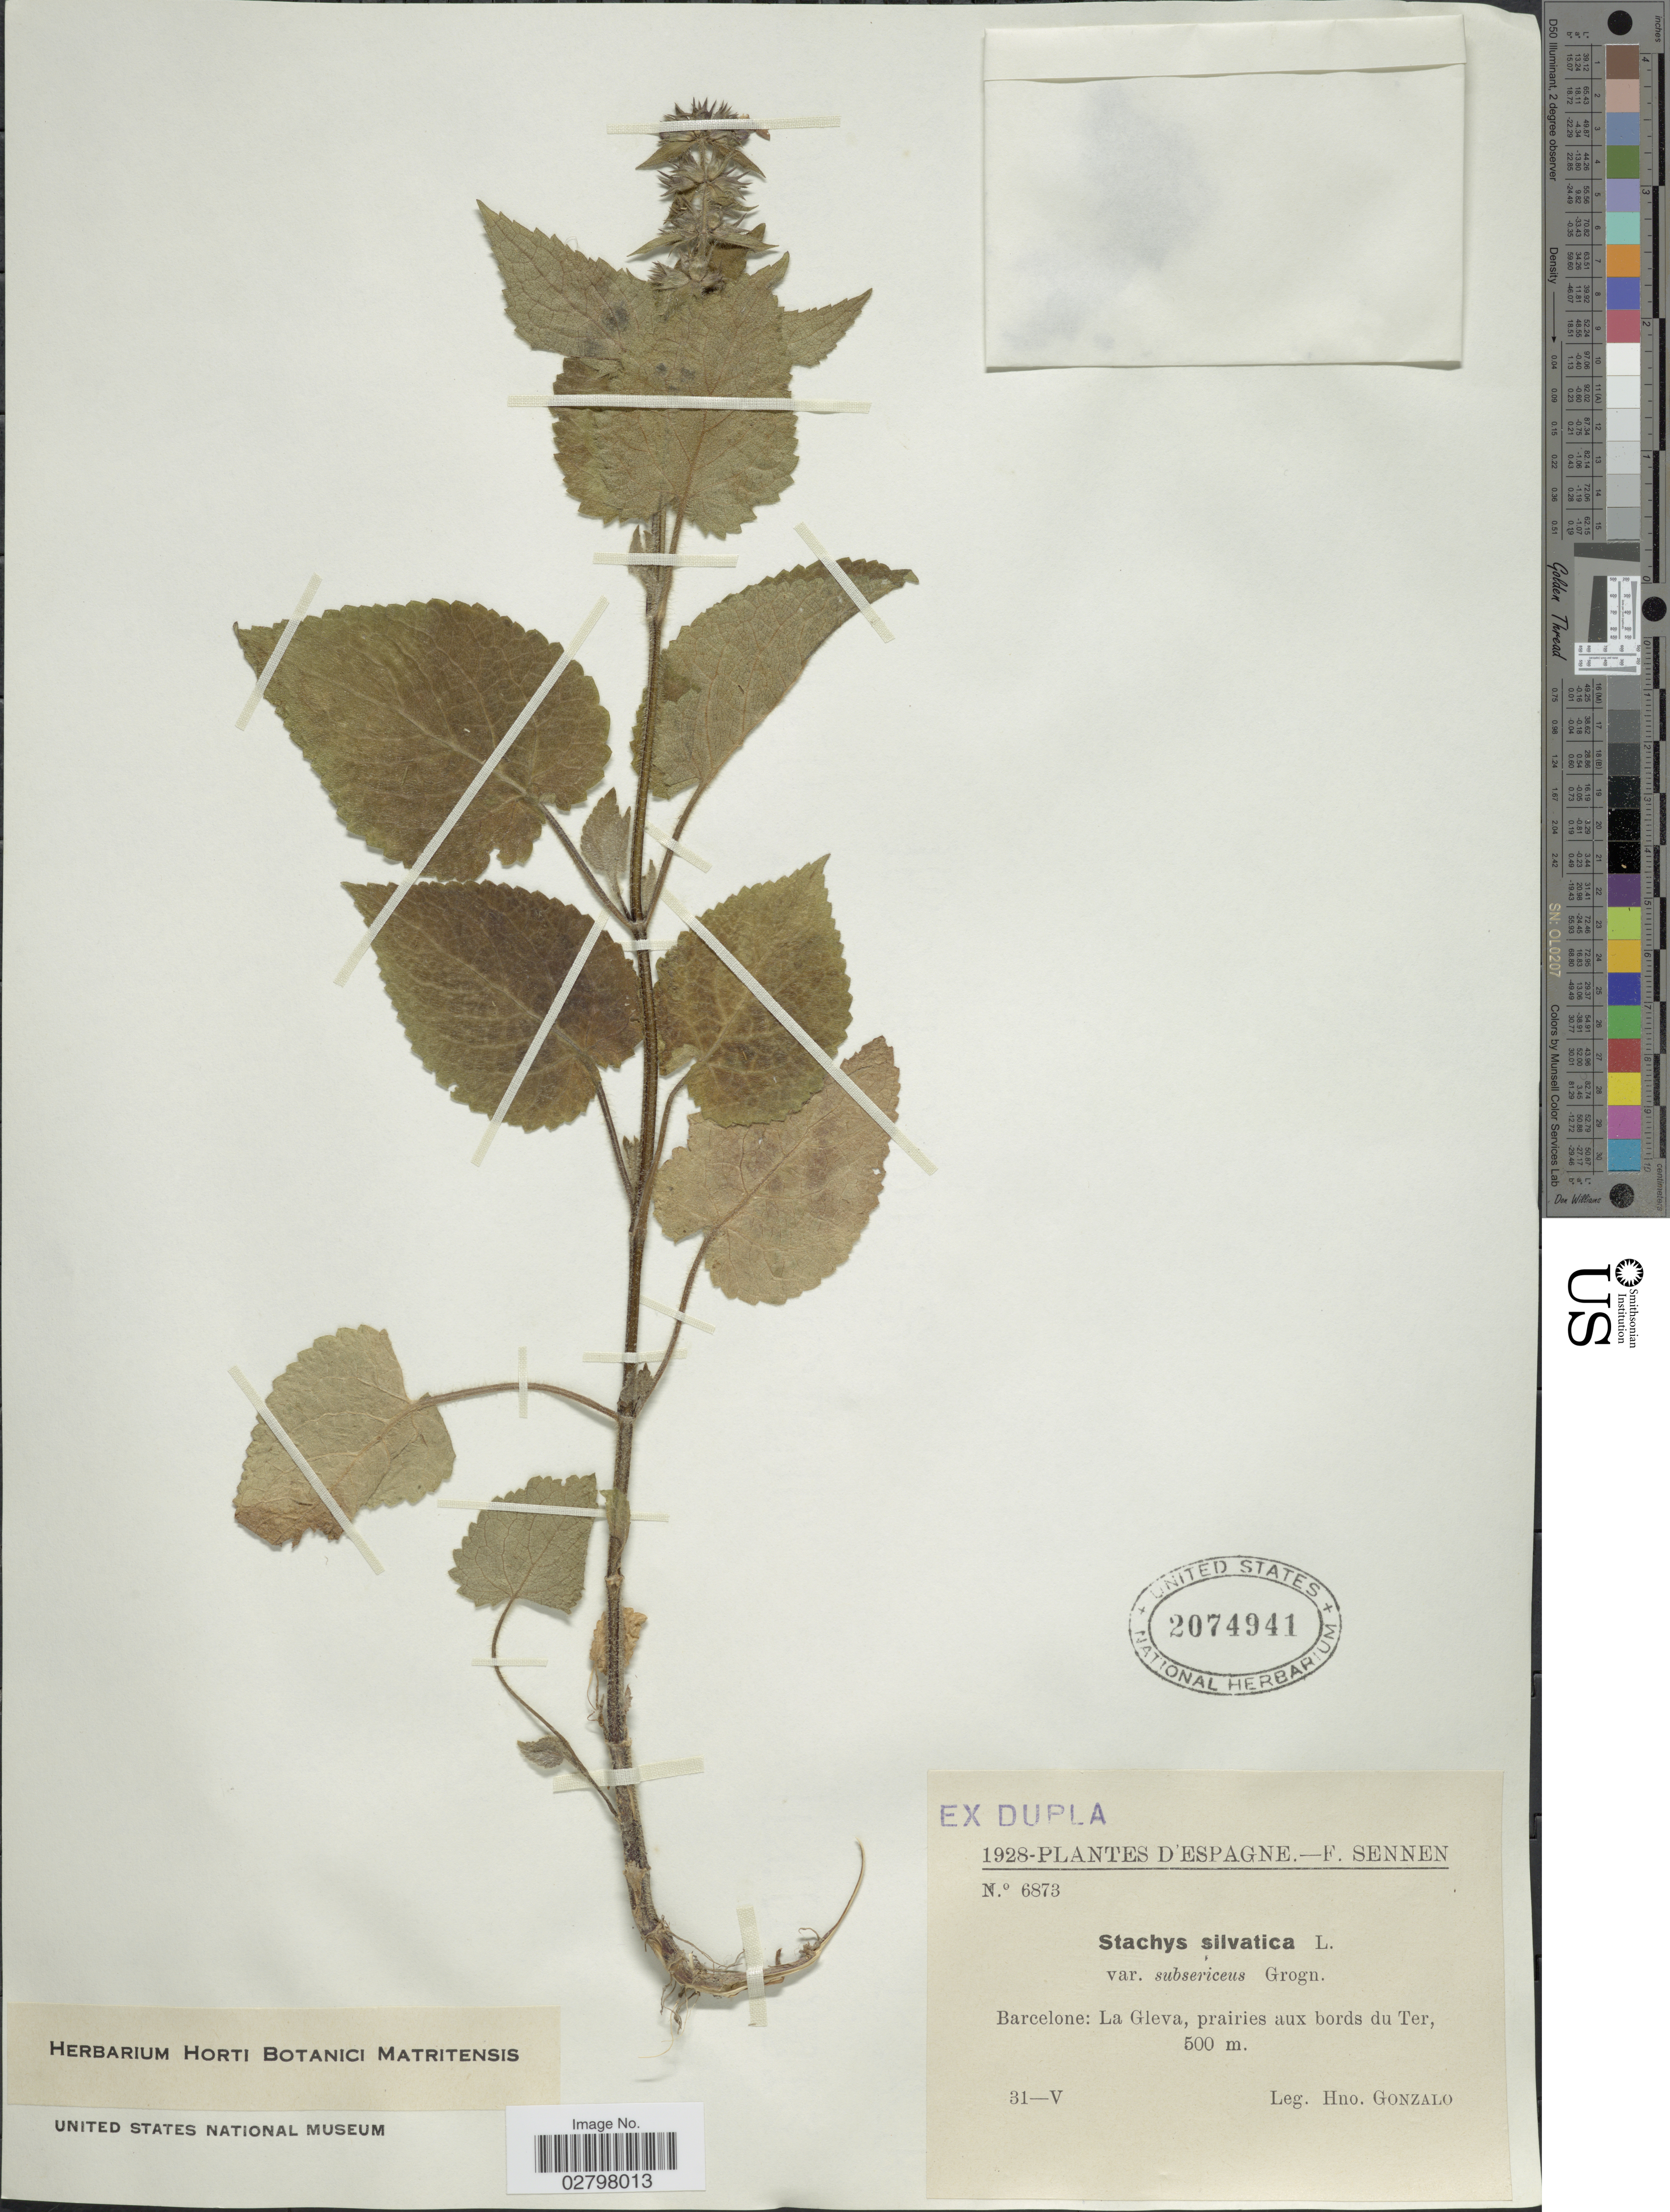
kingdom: Plantae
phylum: Tracheophyta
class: Magnoliopsida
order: Lamiales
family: Lamiaceae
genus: Stachys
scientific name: Stachys sylvatica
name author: L.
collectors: H. Gonzalo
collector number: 6873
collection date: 1928-05-31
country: Spain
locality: Barcelone: La Gleva, prairies aux bords du Ter.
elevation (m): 500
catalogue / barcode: US 2074941